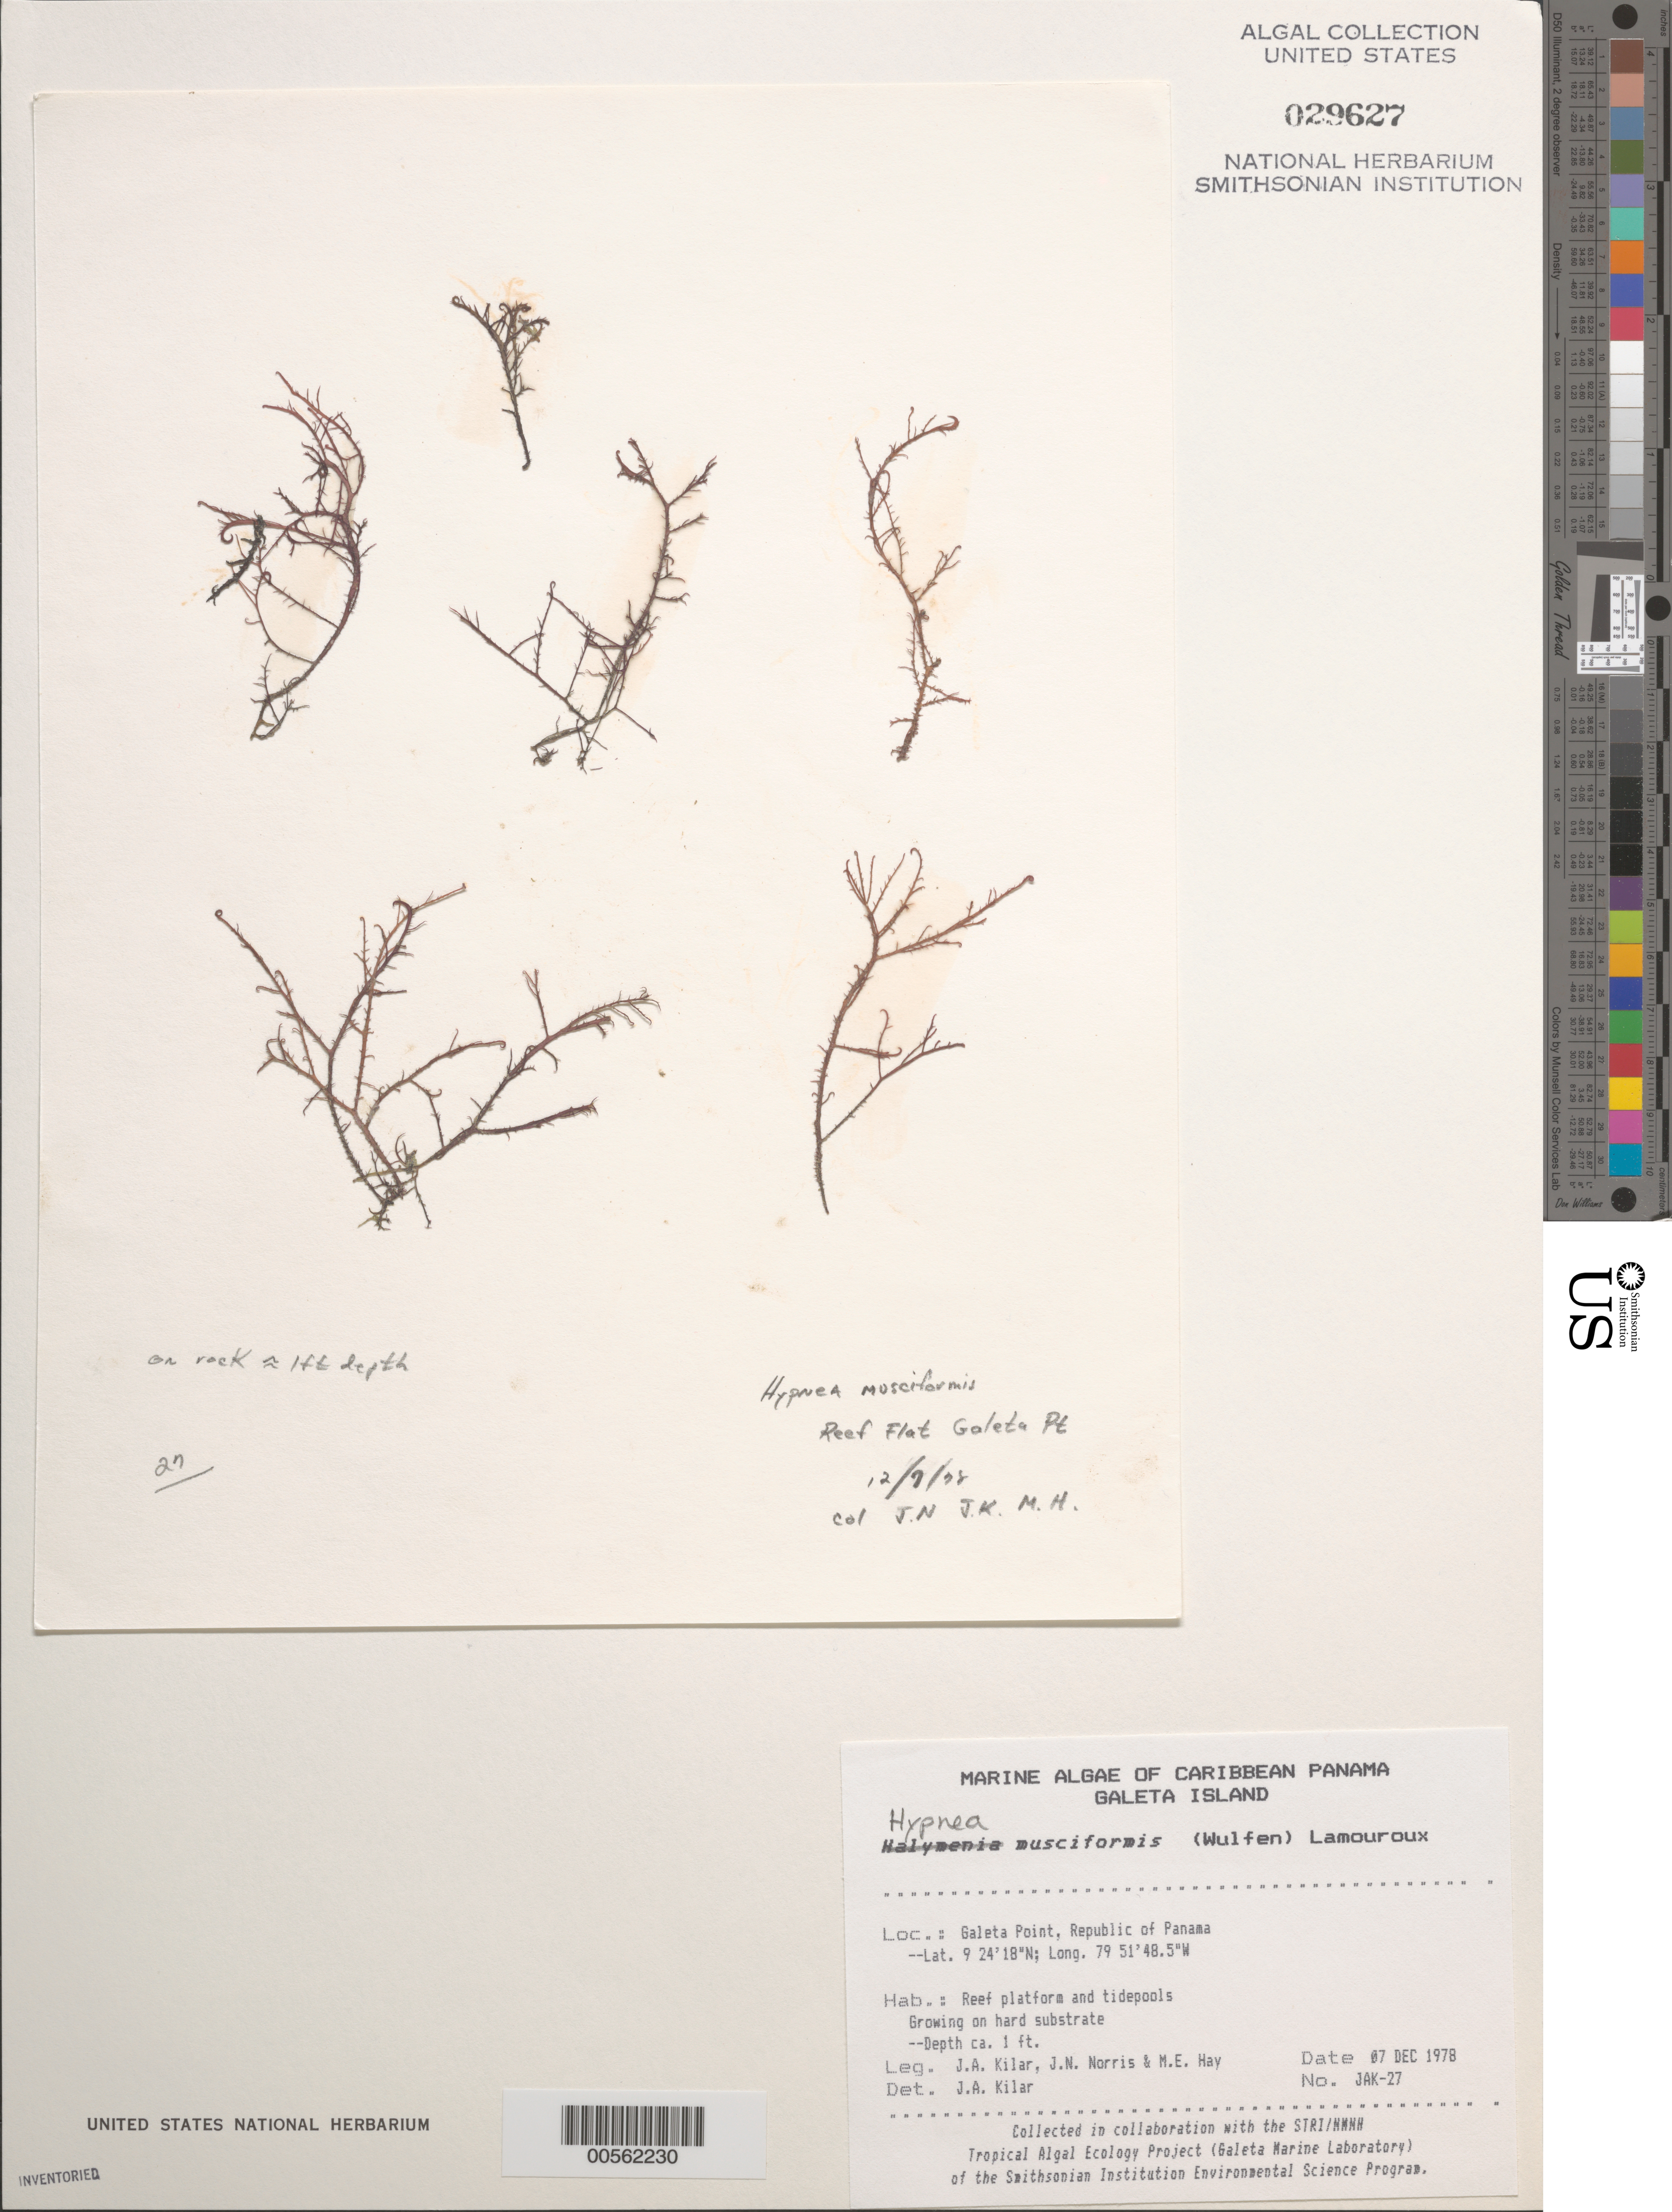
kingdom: Plantae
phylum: Rhodophyta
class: Florideophyceae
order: Gigartinales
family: Cystocloniaceae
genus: Hypnea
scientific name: Hypnea musciformis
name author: (Wulfen) J.V.Lamouroux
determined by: Kilar, J. A.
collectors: J. A. Kilar, J. N. Norris & M. E. Hay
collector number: JAK-27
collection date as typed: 07 Dec 1978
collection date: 1978-12-07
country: Panama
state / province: Colón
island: Galeta Island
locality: Galeta Point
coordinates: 9 24' 18" N, 79 51' 48.5" W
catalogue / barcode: US 29627